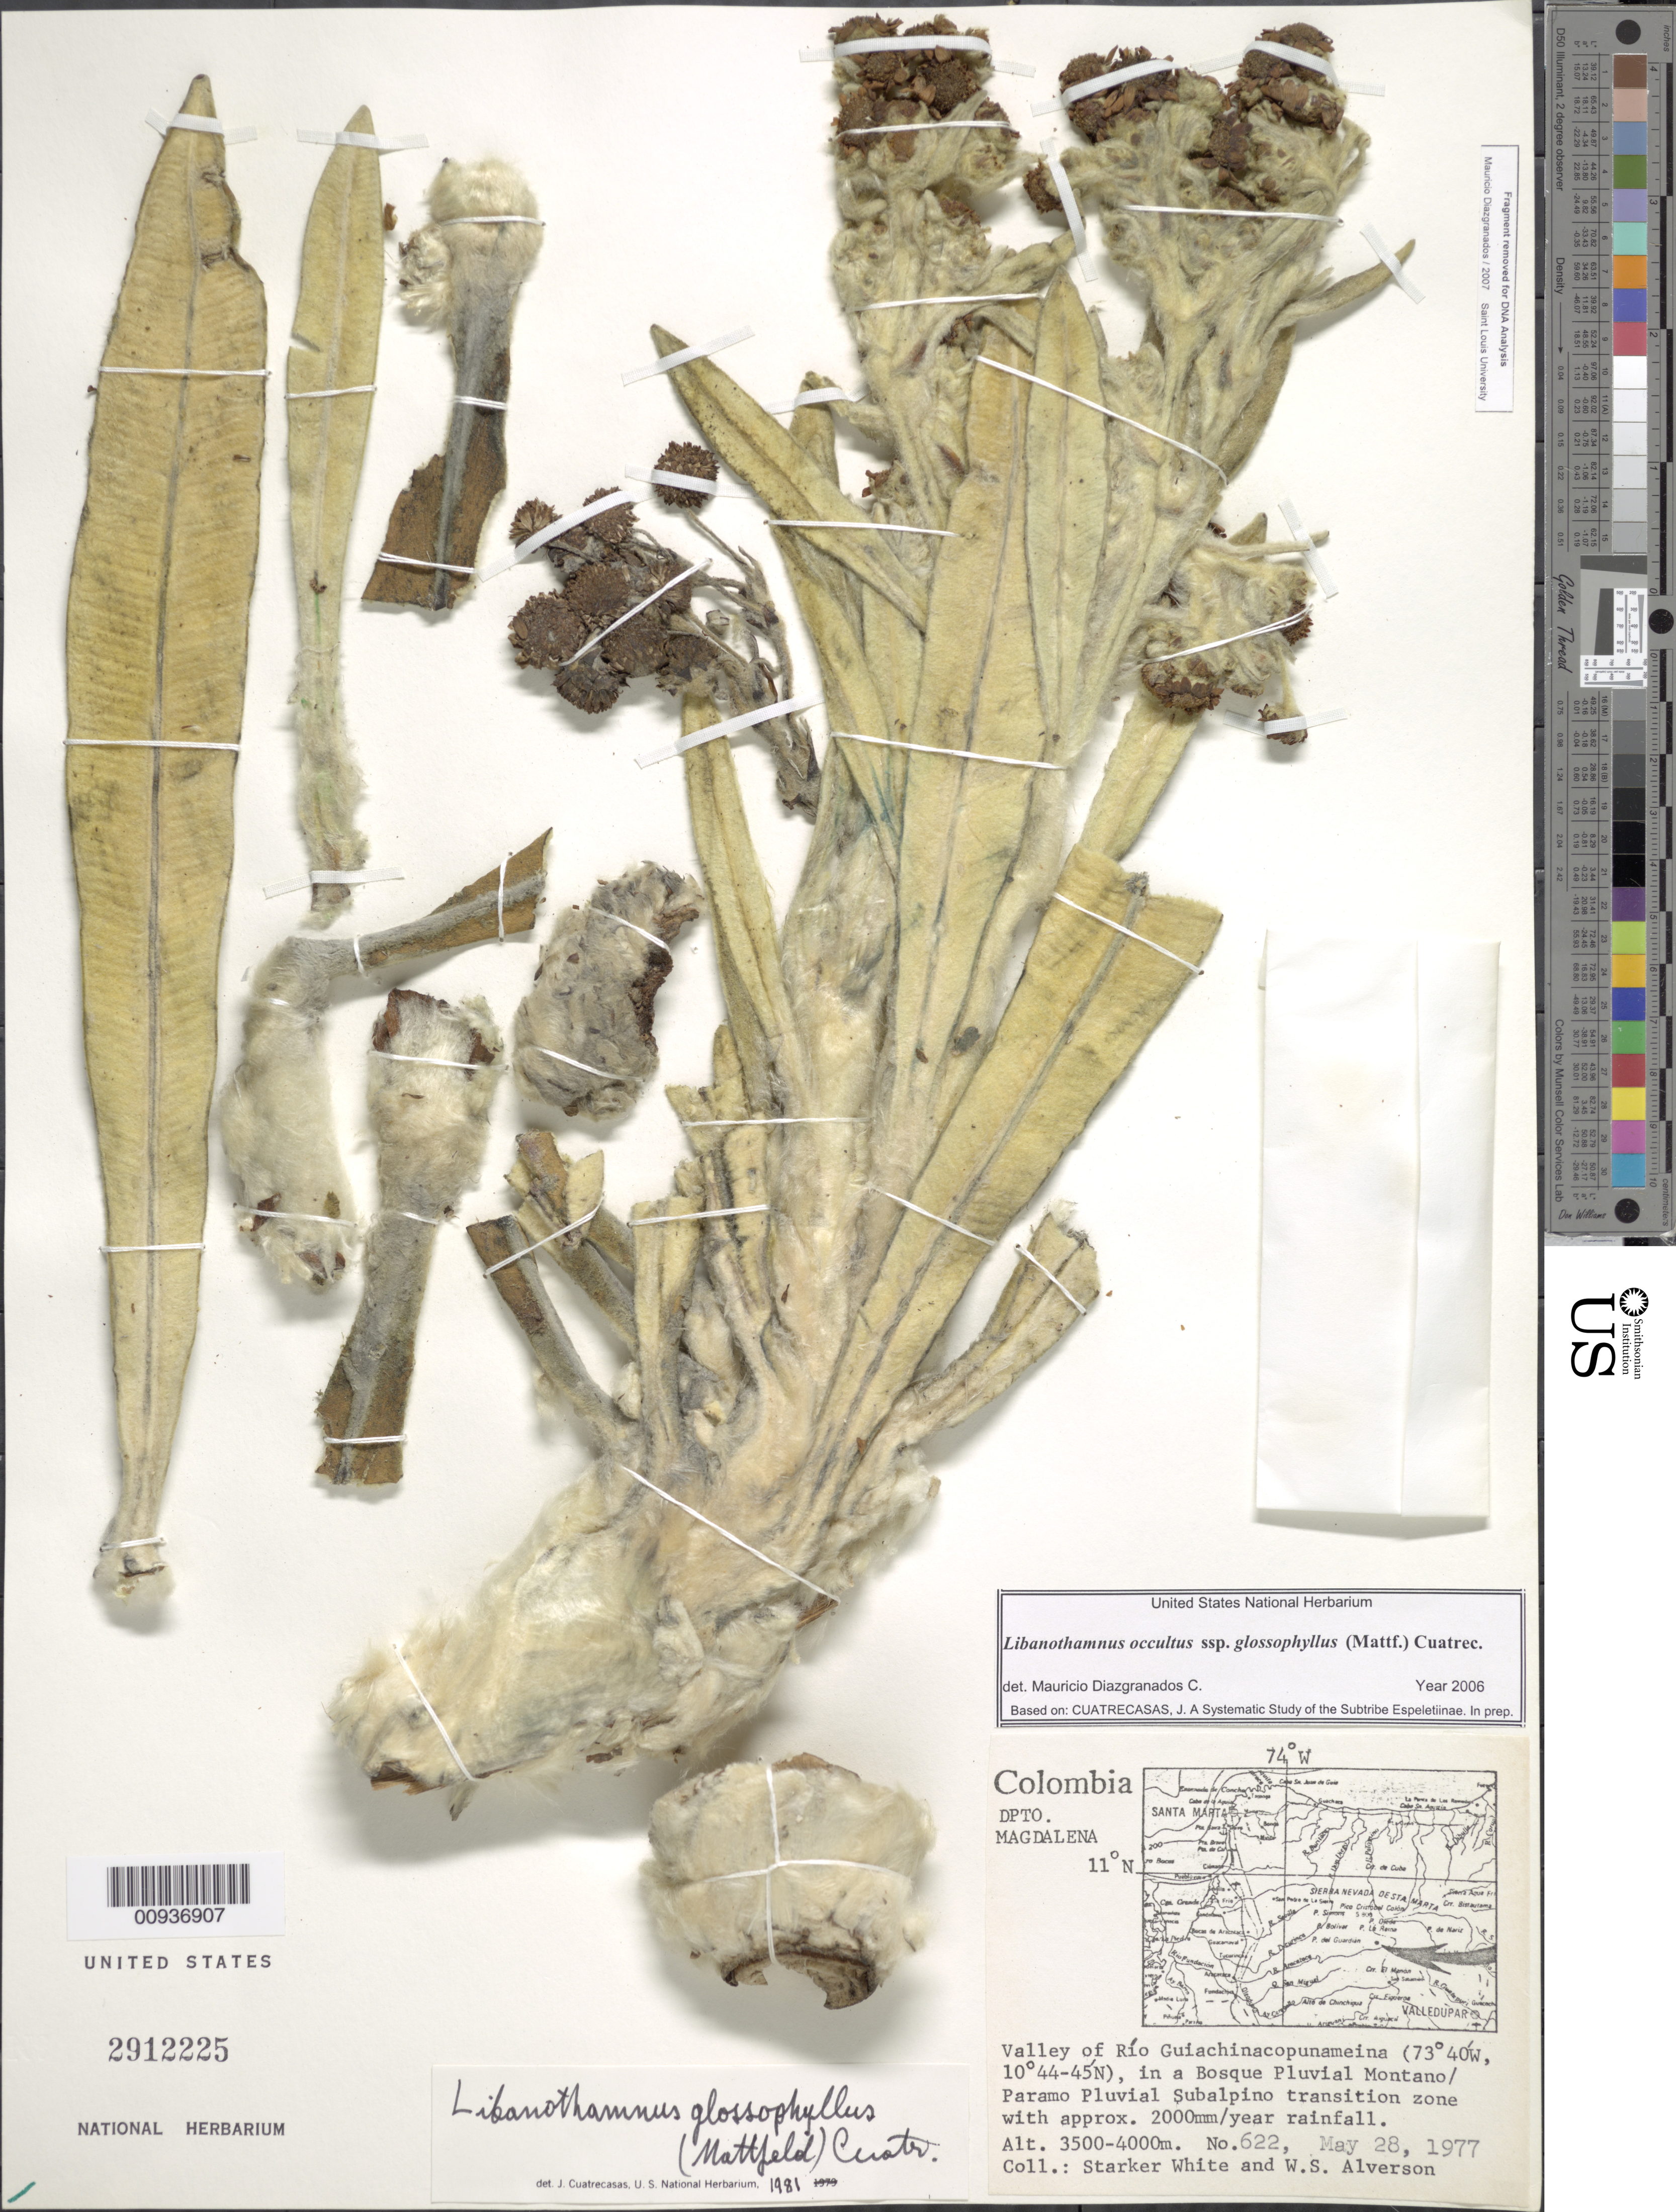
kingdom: Plantae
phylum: Tracheophyta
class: Magnoliopsida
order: Asterales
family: Asteraceae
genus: Libanothamnus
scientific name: Libanothamnus occultus subsp. glossophyllus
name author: (Mattf.) Cuatrec.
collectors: S. White & W. S. Alverson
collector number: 622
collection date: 1977-05-28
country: Colombia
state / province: Magdalena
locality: Valley of Rio Guiachinacopunameina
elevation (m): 2000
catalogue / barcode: US 2912225